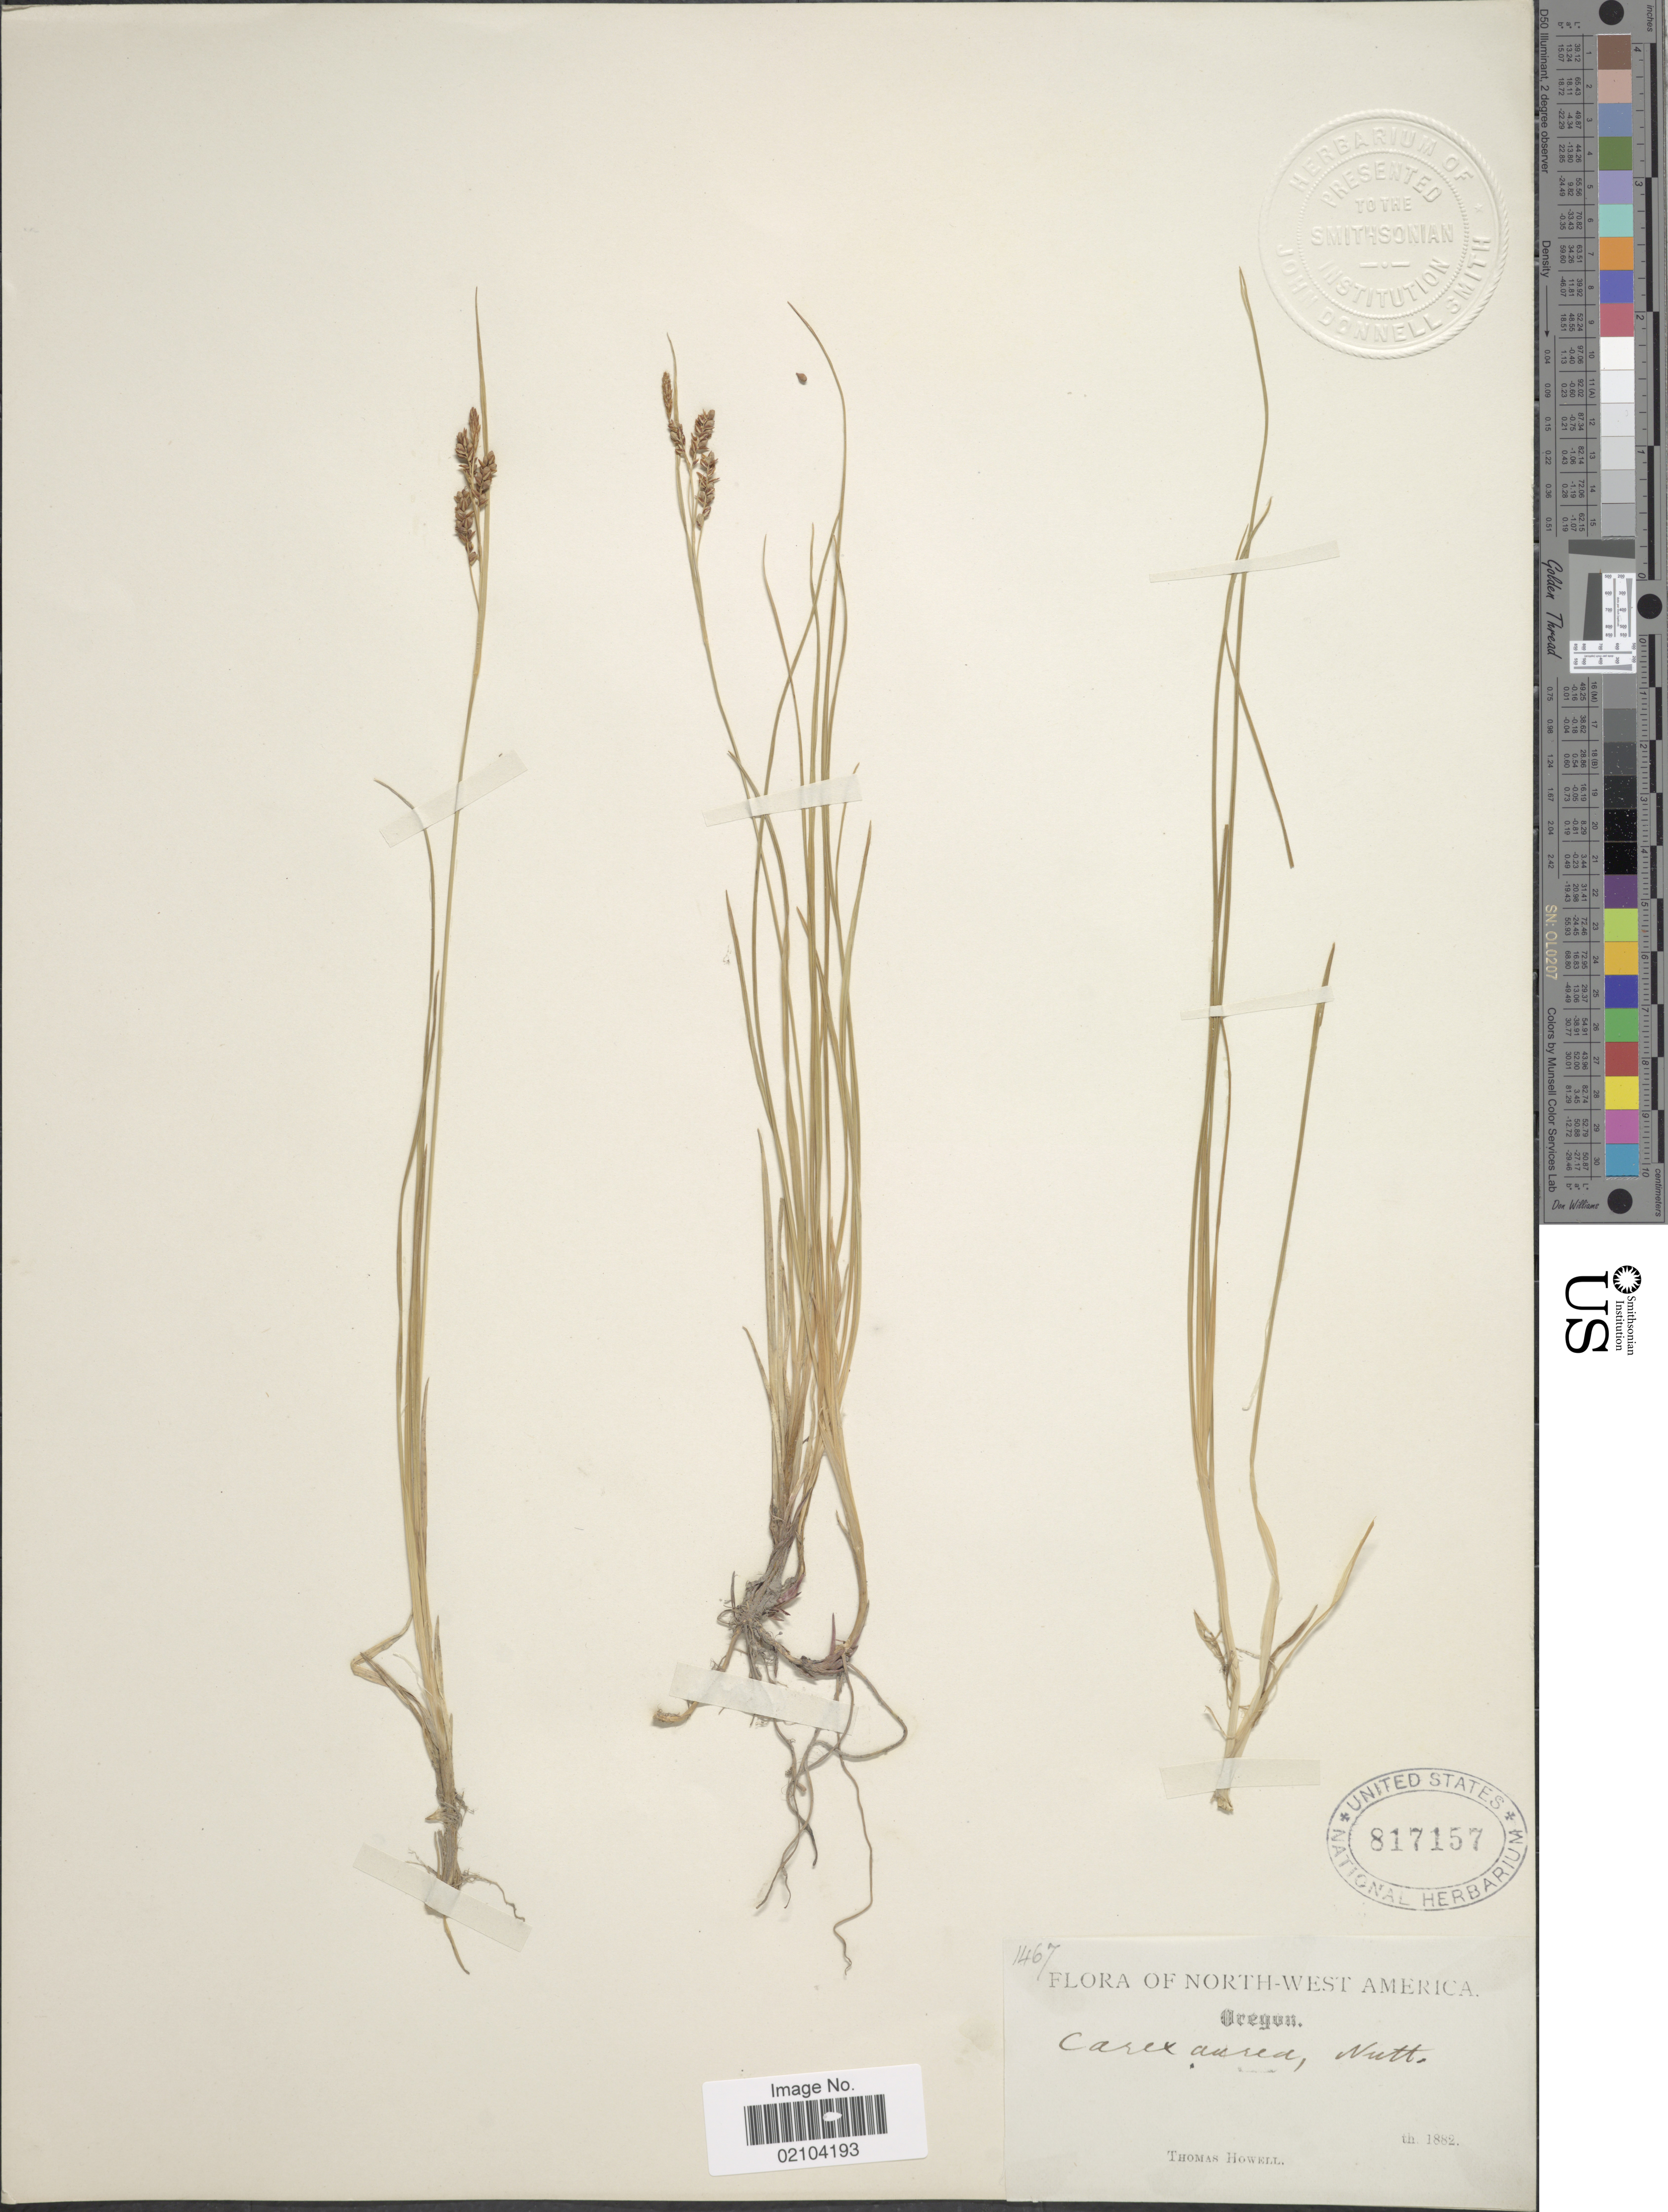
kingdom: Plantae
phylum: Tracheophyta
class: Liliopsida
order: Poales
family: Cyperaceae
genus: Carex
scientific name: Carex aurea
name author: Nutt.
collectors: T. Howell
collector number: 1467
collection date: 1882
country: United States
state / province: Oregon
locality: Oregon, North-West America.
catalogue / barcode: US 817157